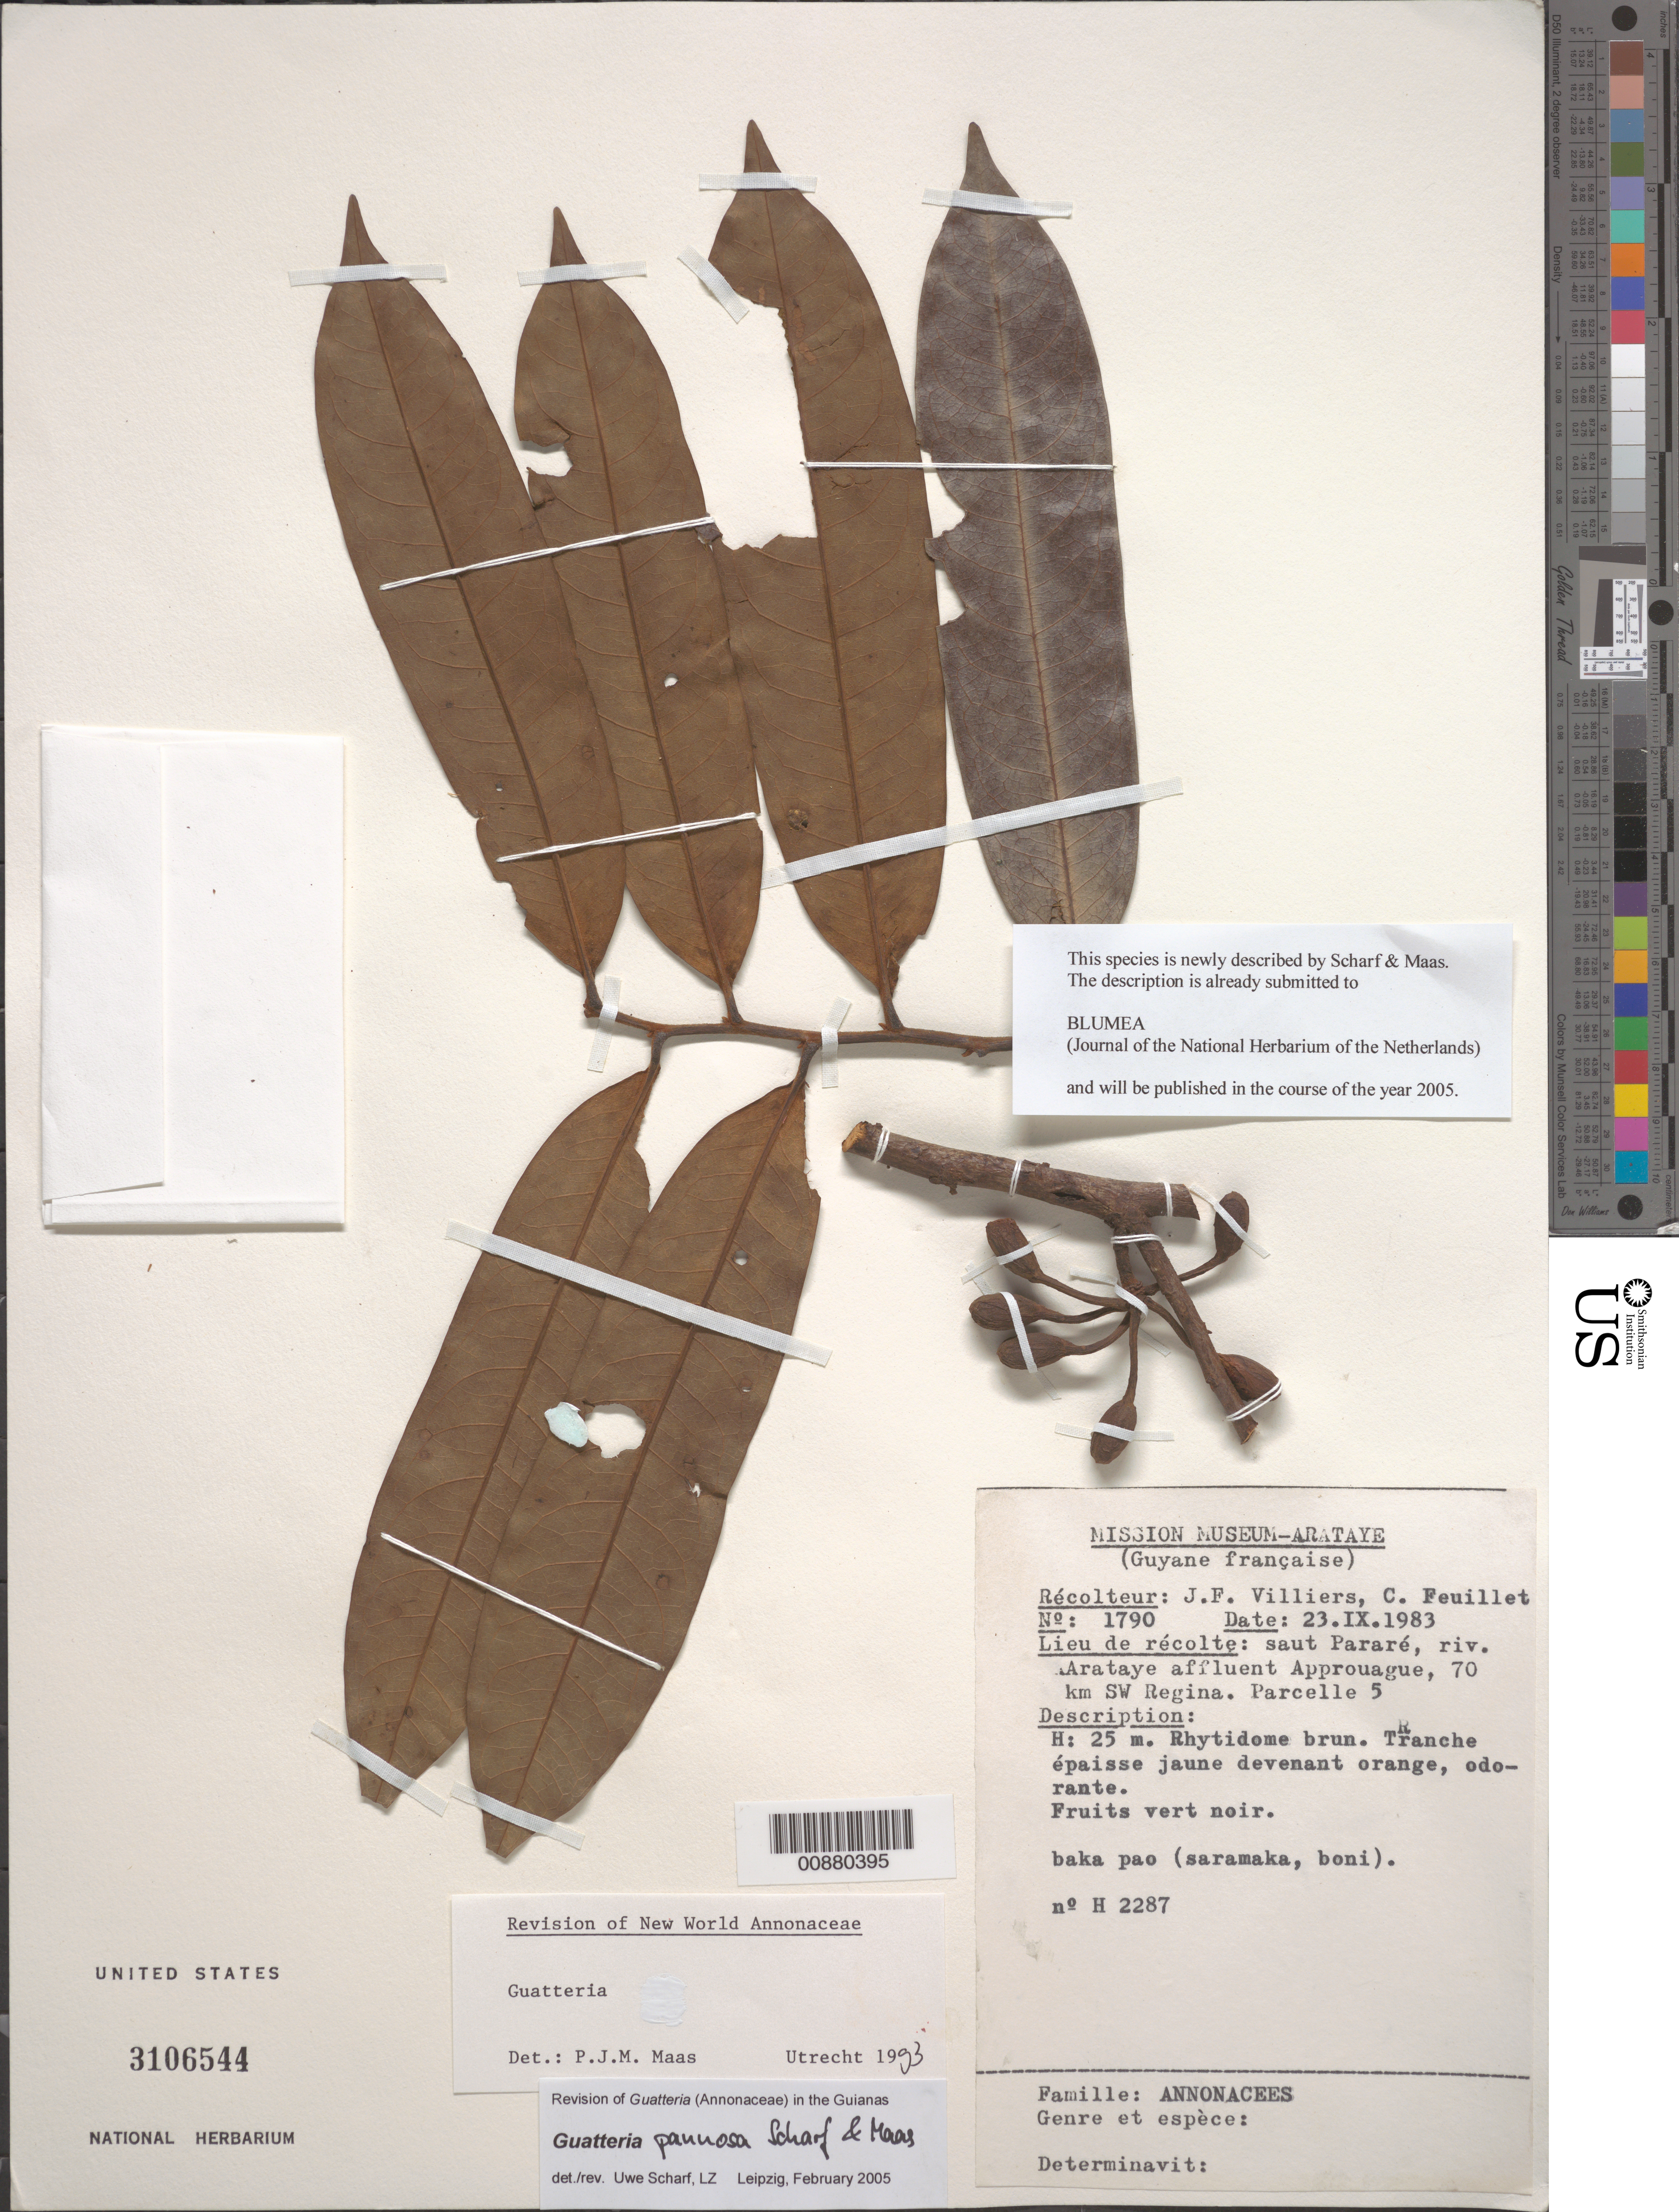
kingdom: Plantae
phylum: Tracheophyta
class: Magnoliopsida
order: Magnoliales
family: Annonaceae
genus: Guatteria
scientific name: Guatteria pannosa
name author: Scharf & Maas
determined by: Scharf, U.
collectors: J. Villiers & C. Feuillet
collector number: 1790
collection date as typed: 23-Sep-83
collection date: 1983-09-23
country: French Guiana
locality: Saut Pararé, Arataye River- affluent of Approuague (River); 70 km southwest of Regina; Parcelle 5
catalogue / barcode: US 3106544